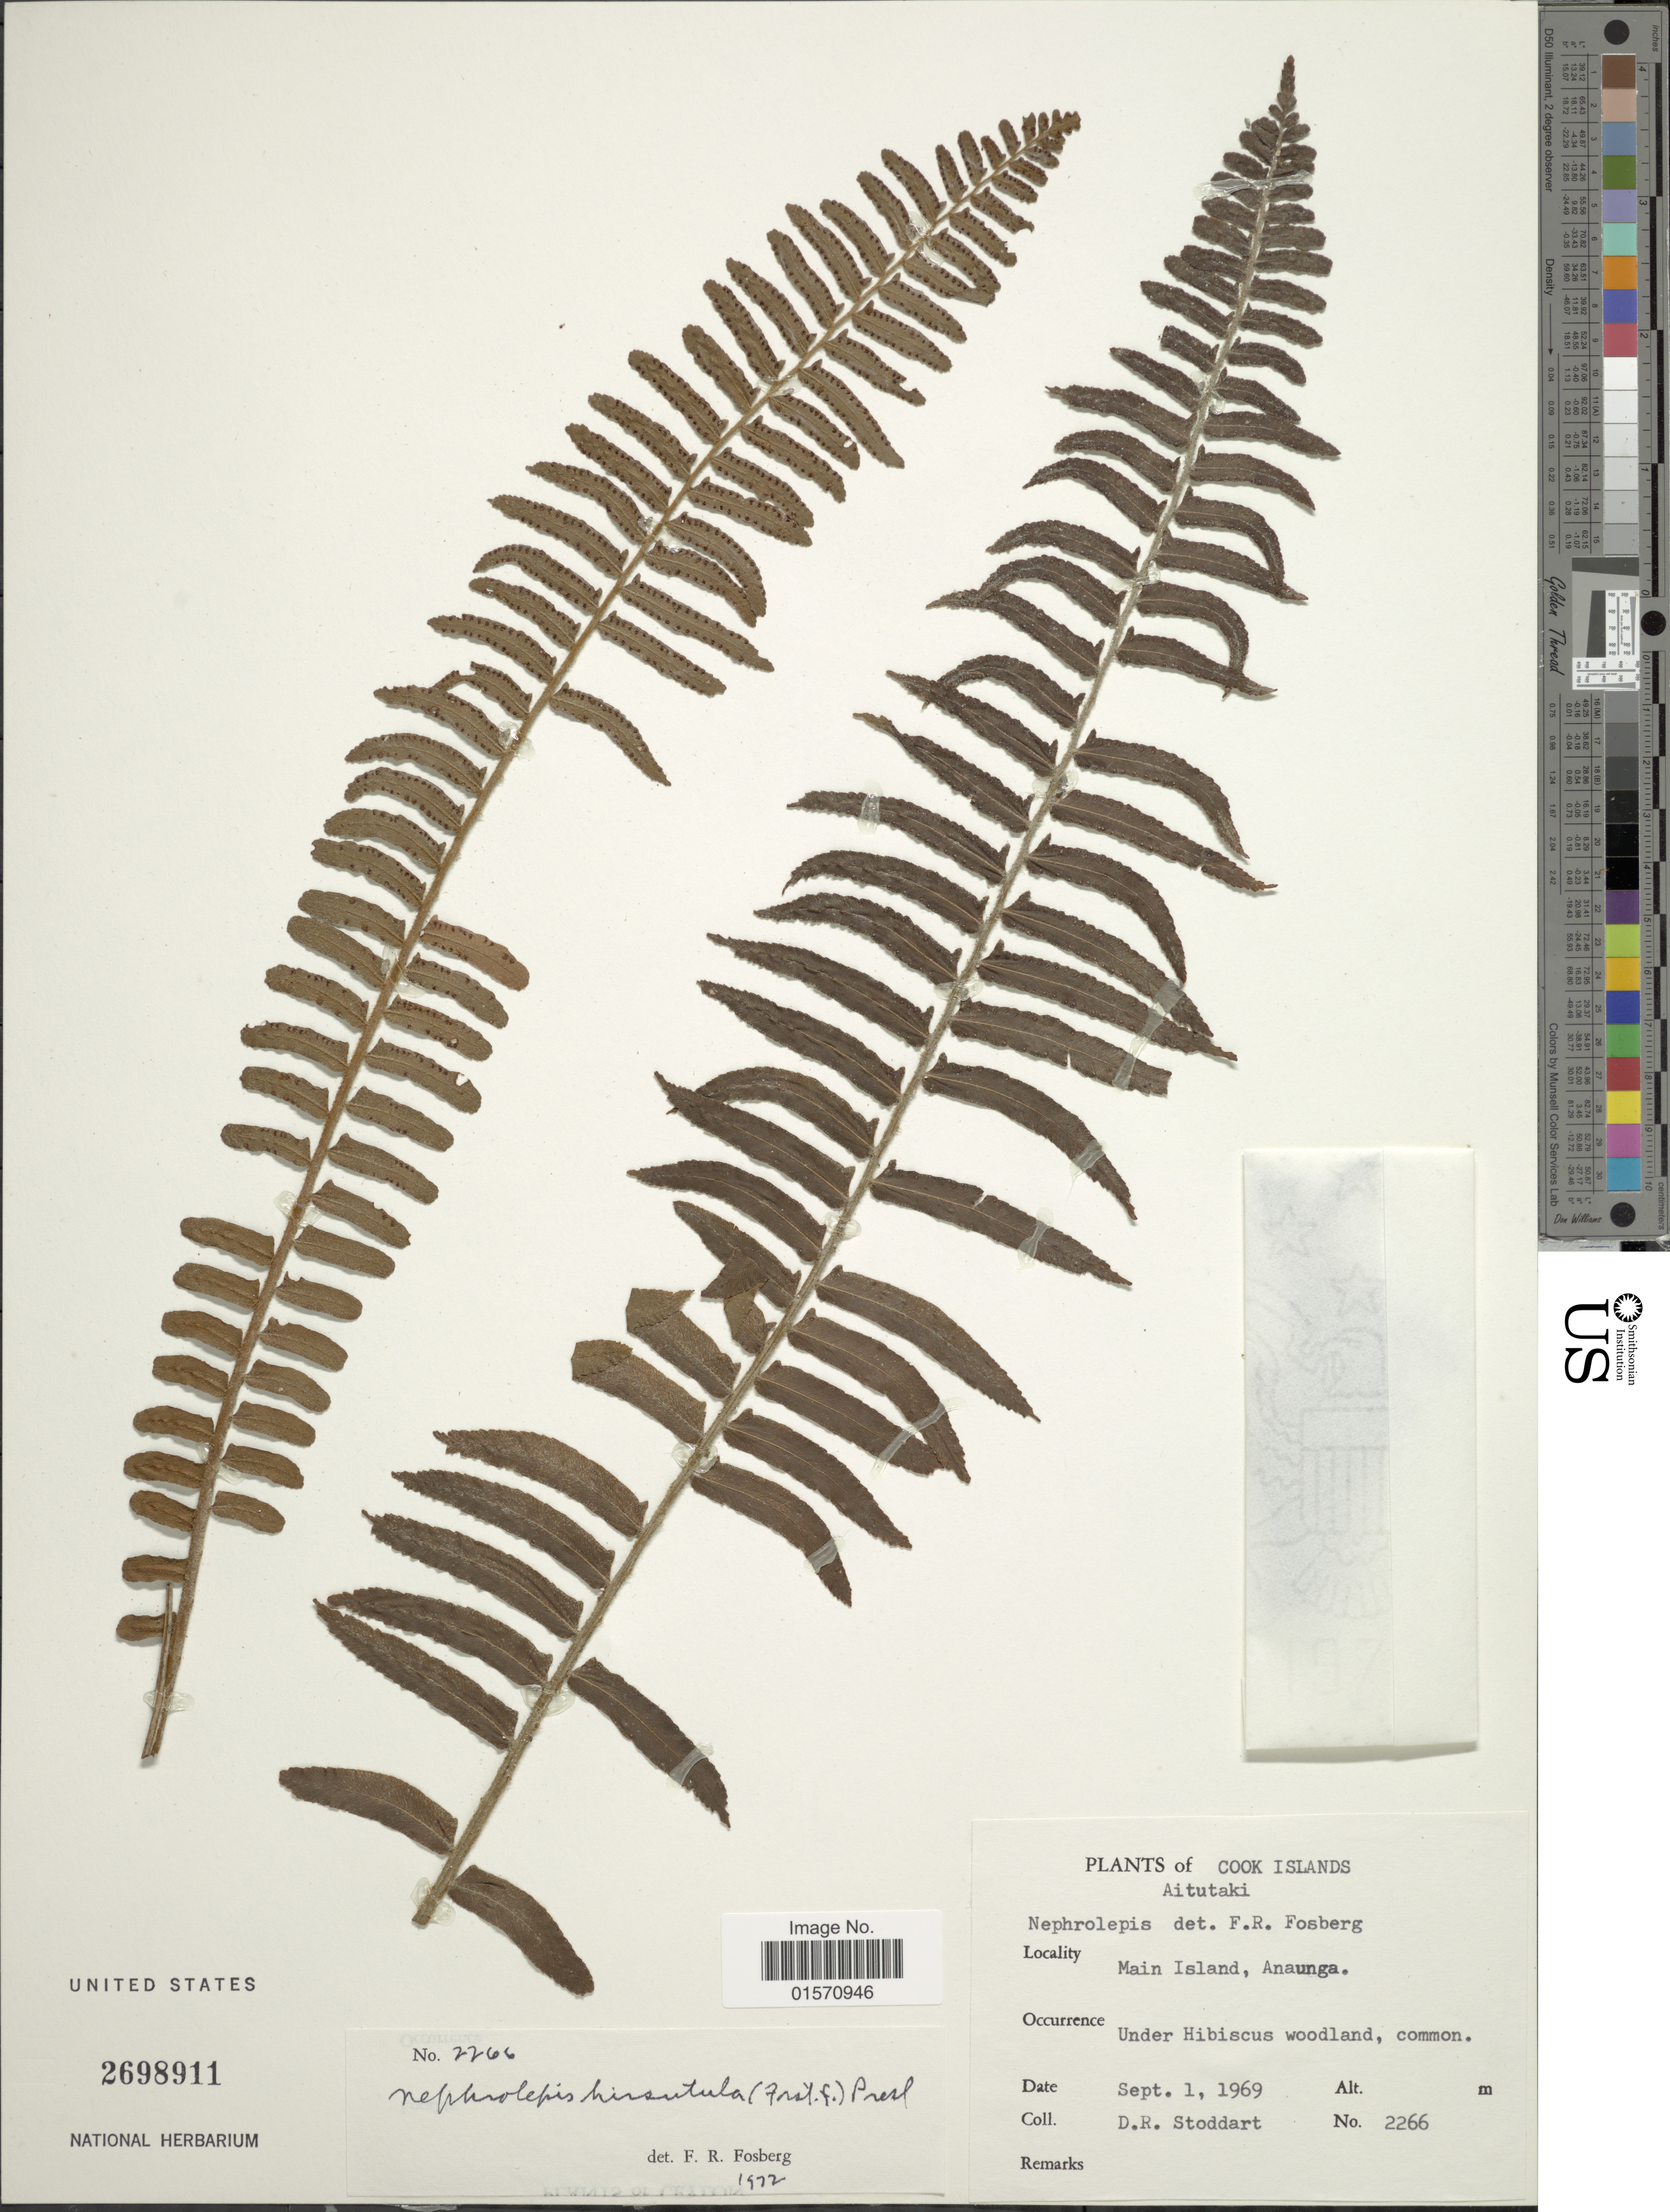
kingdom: Plantae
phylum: Tracheophyta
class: Polypodiopsida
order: Polypodiales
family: Nephrolepidaceae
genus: Nephrolepis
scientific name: Nephrolepis hirsutula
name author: (G. Forst.) C. Presl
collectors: D. R. Stoddart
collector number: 2266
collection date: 1969-09-01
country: Cook Islands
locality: Aitutaki. Main Island, Anaunga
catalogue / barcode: US 2698911